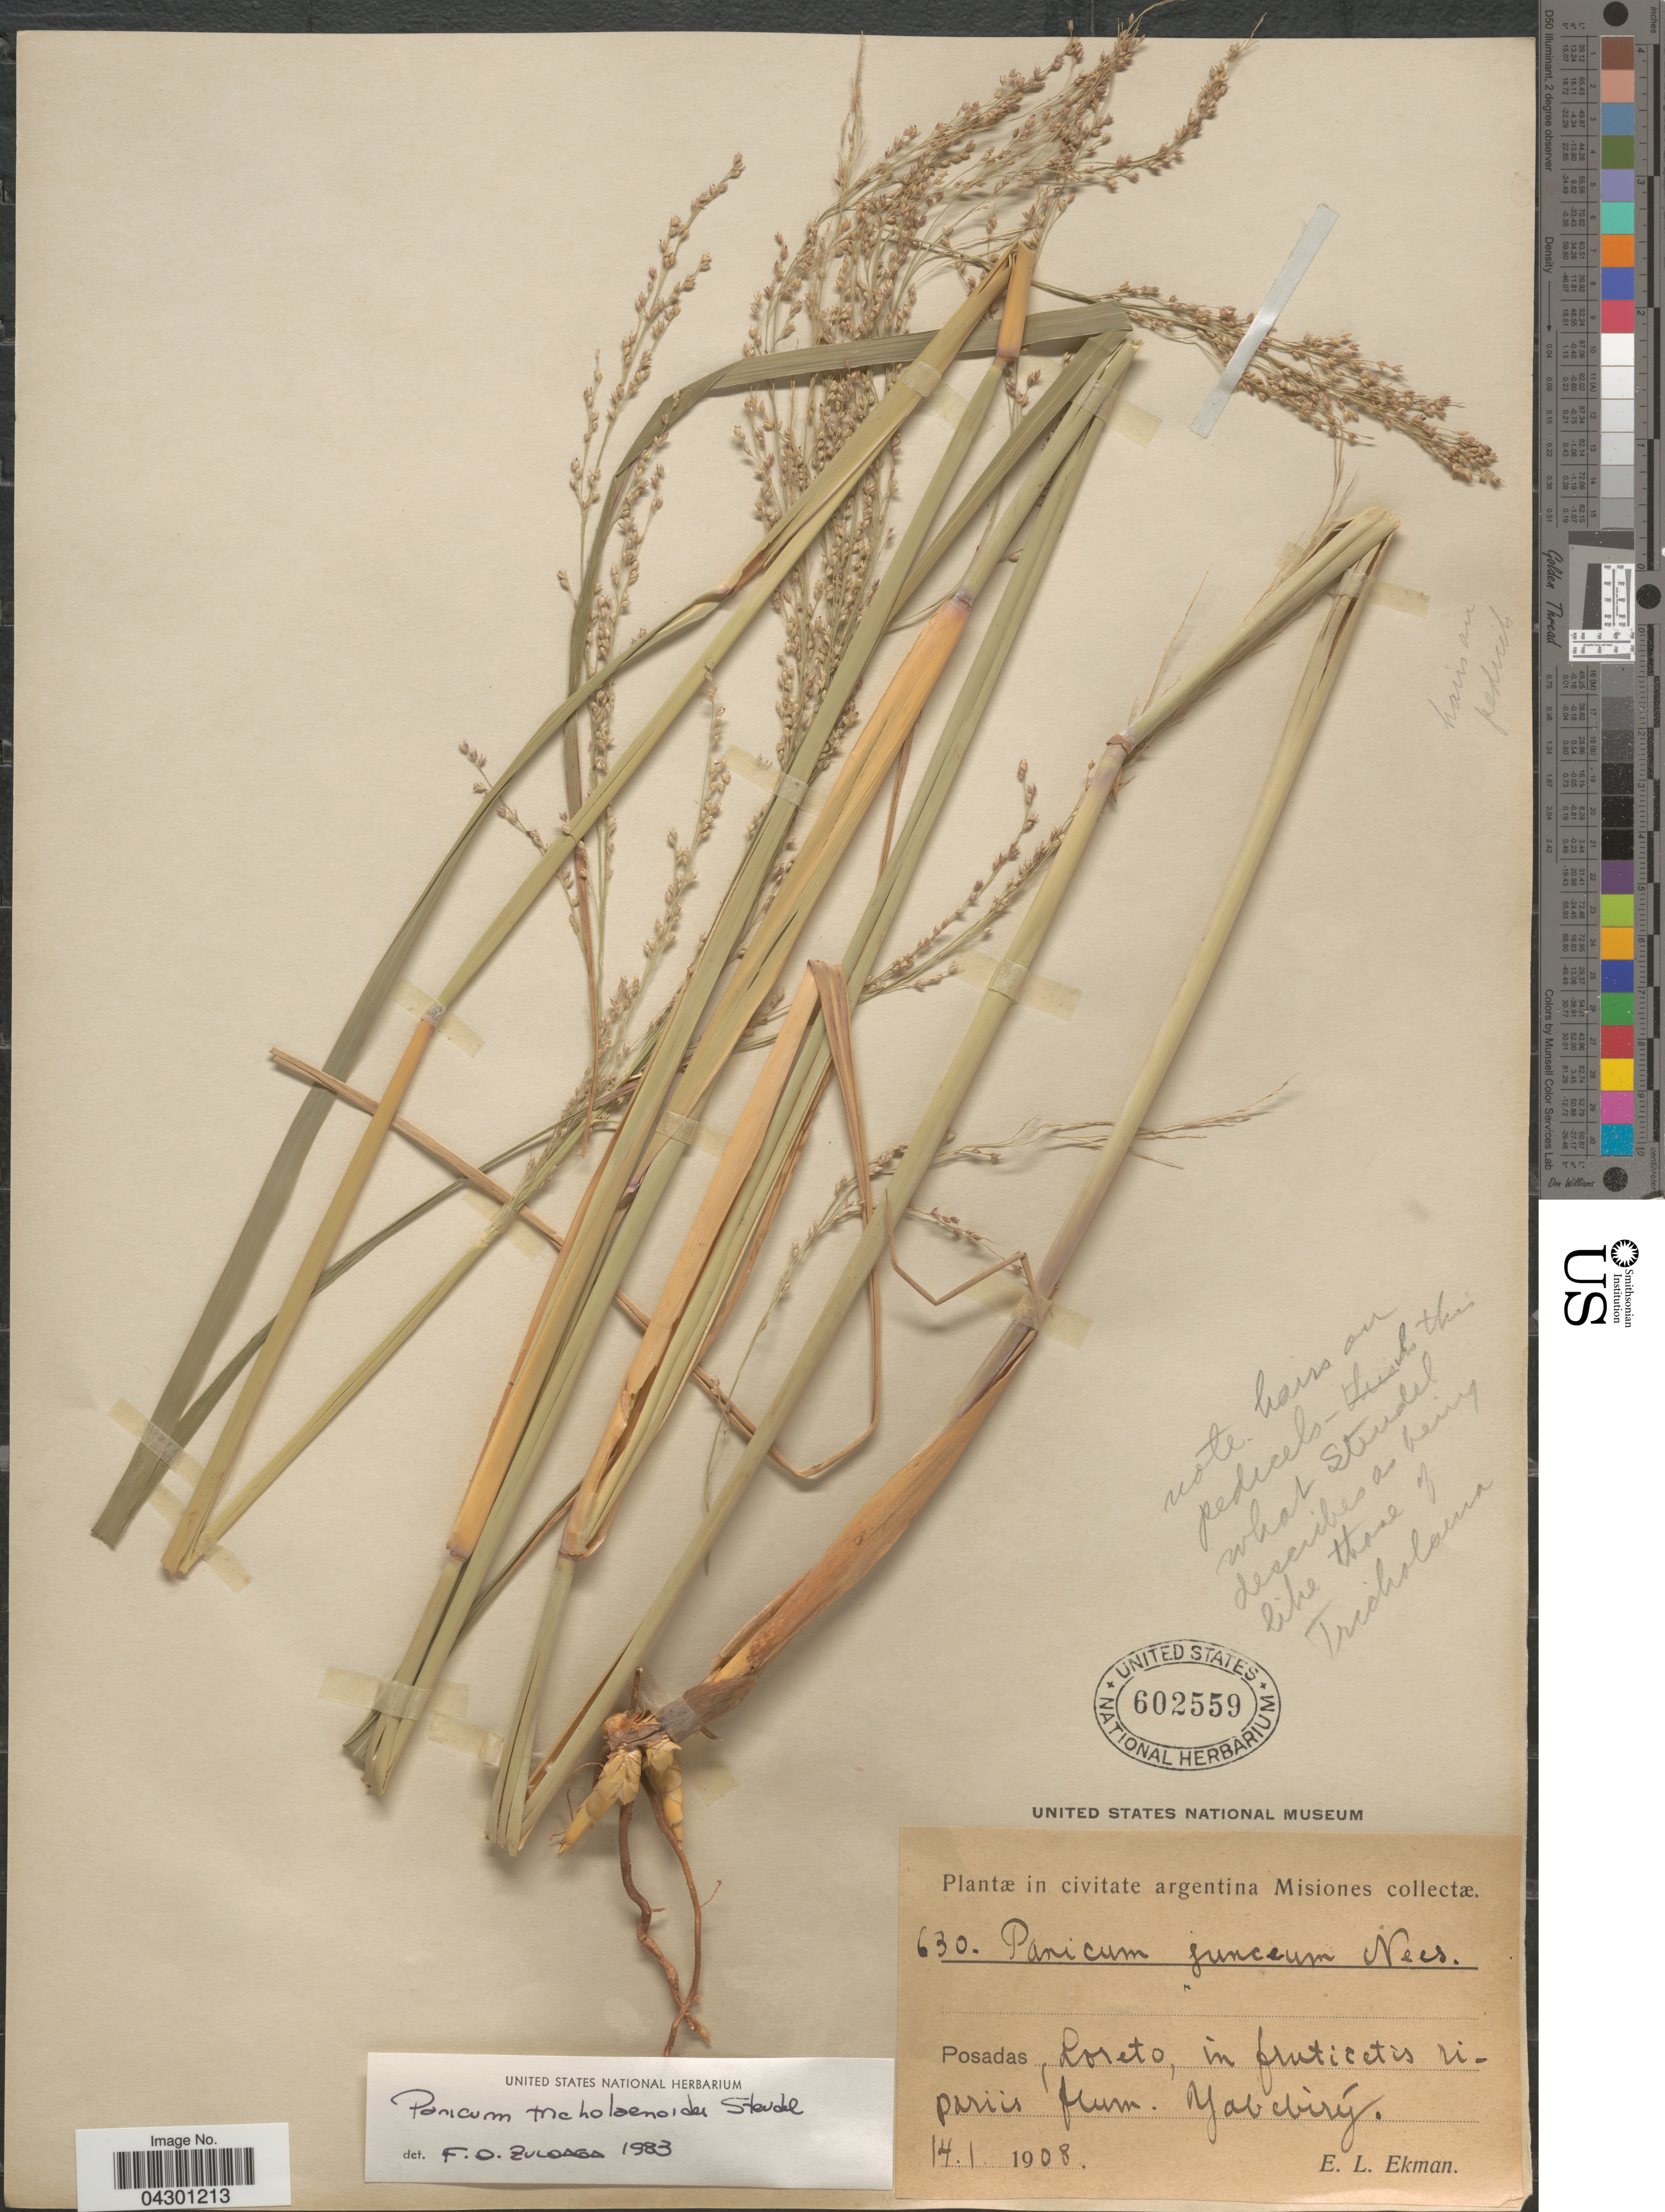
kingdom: Plantae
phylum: Tracheophyta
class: Liliopsida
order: Poales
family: Poaceae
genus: Panicum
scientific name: Panicum tricholaenoides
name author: Steud.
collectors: E. L. Ekman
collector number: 630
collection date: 1908-01-14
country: Argentina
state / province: Misiones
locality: Posada, Loreto, in fruticetis riparis from Yabebiry.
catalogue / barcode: US 602559